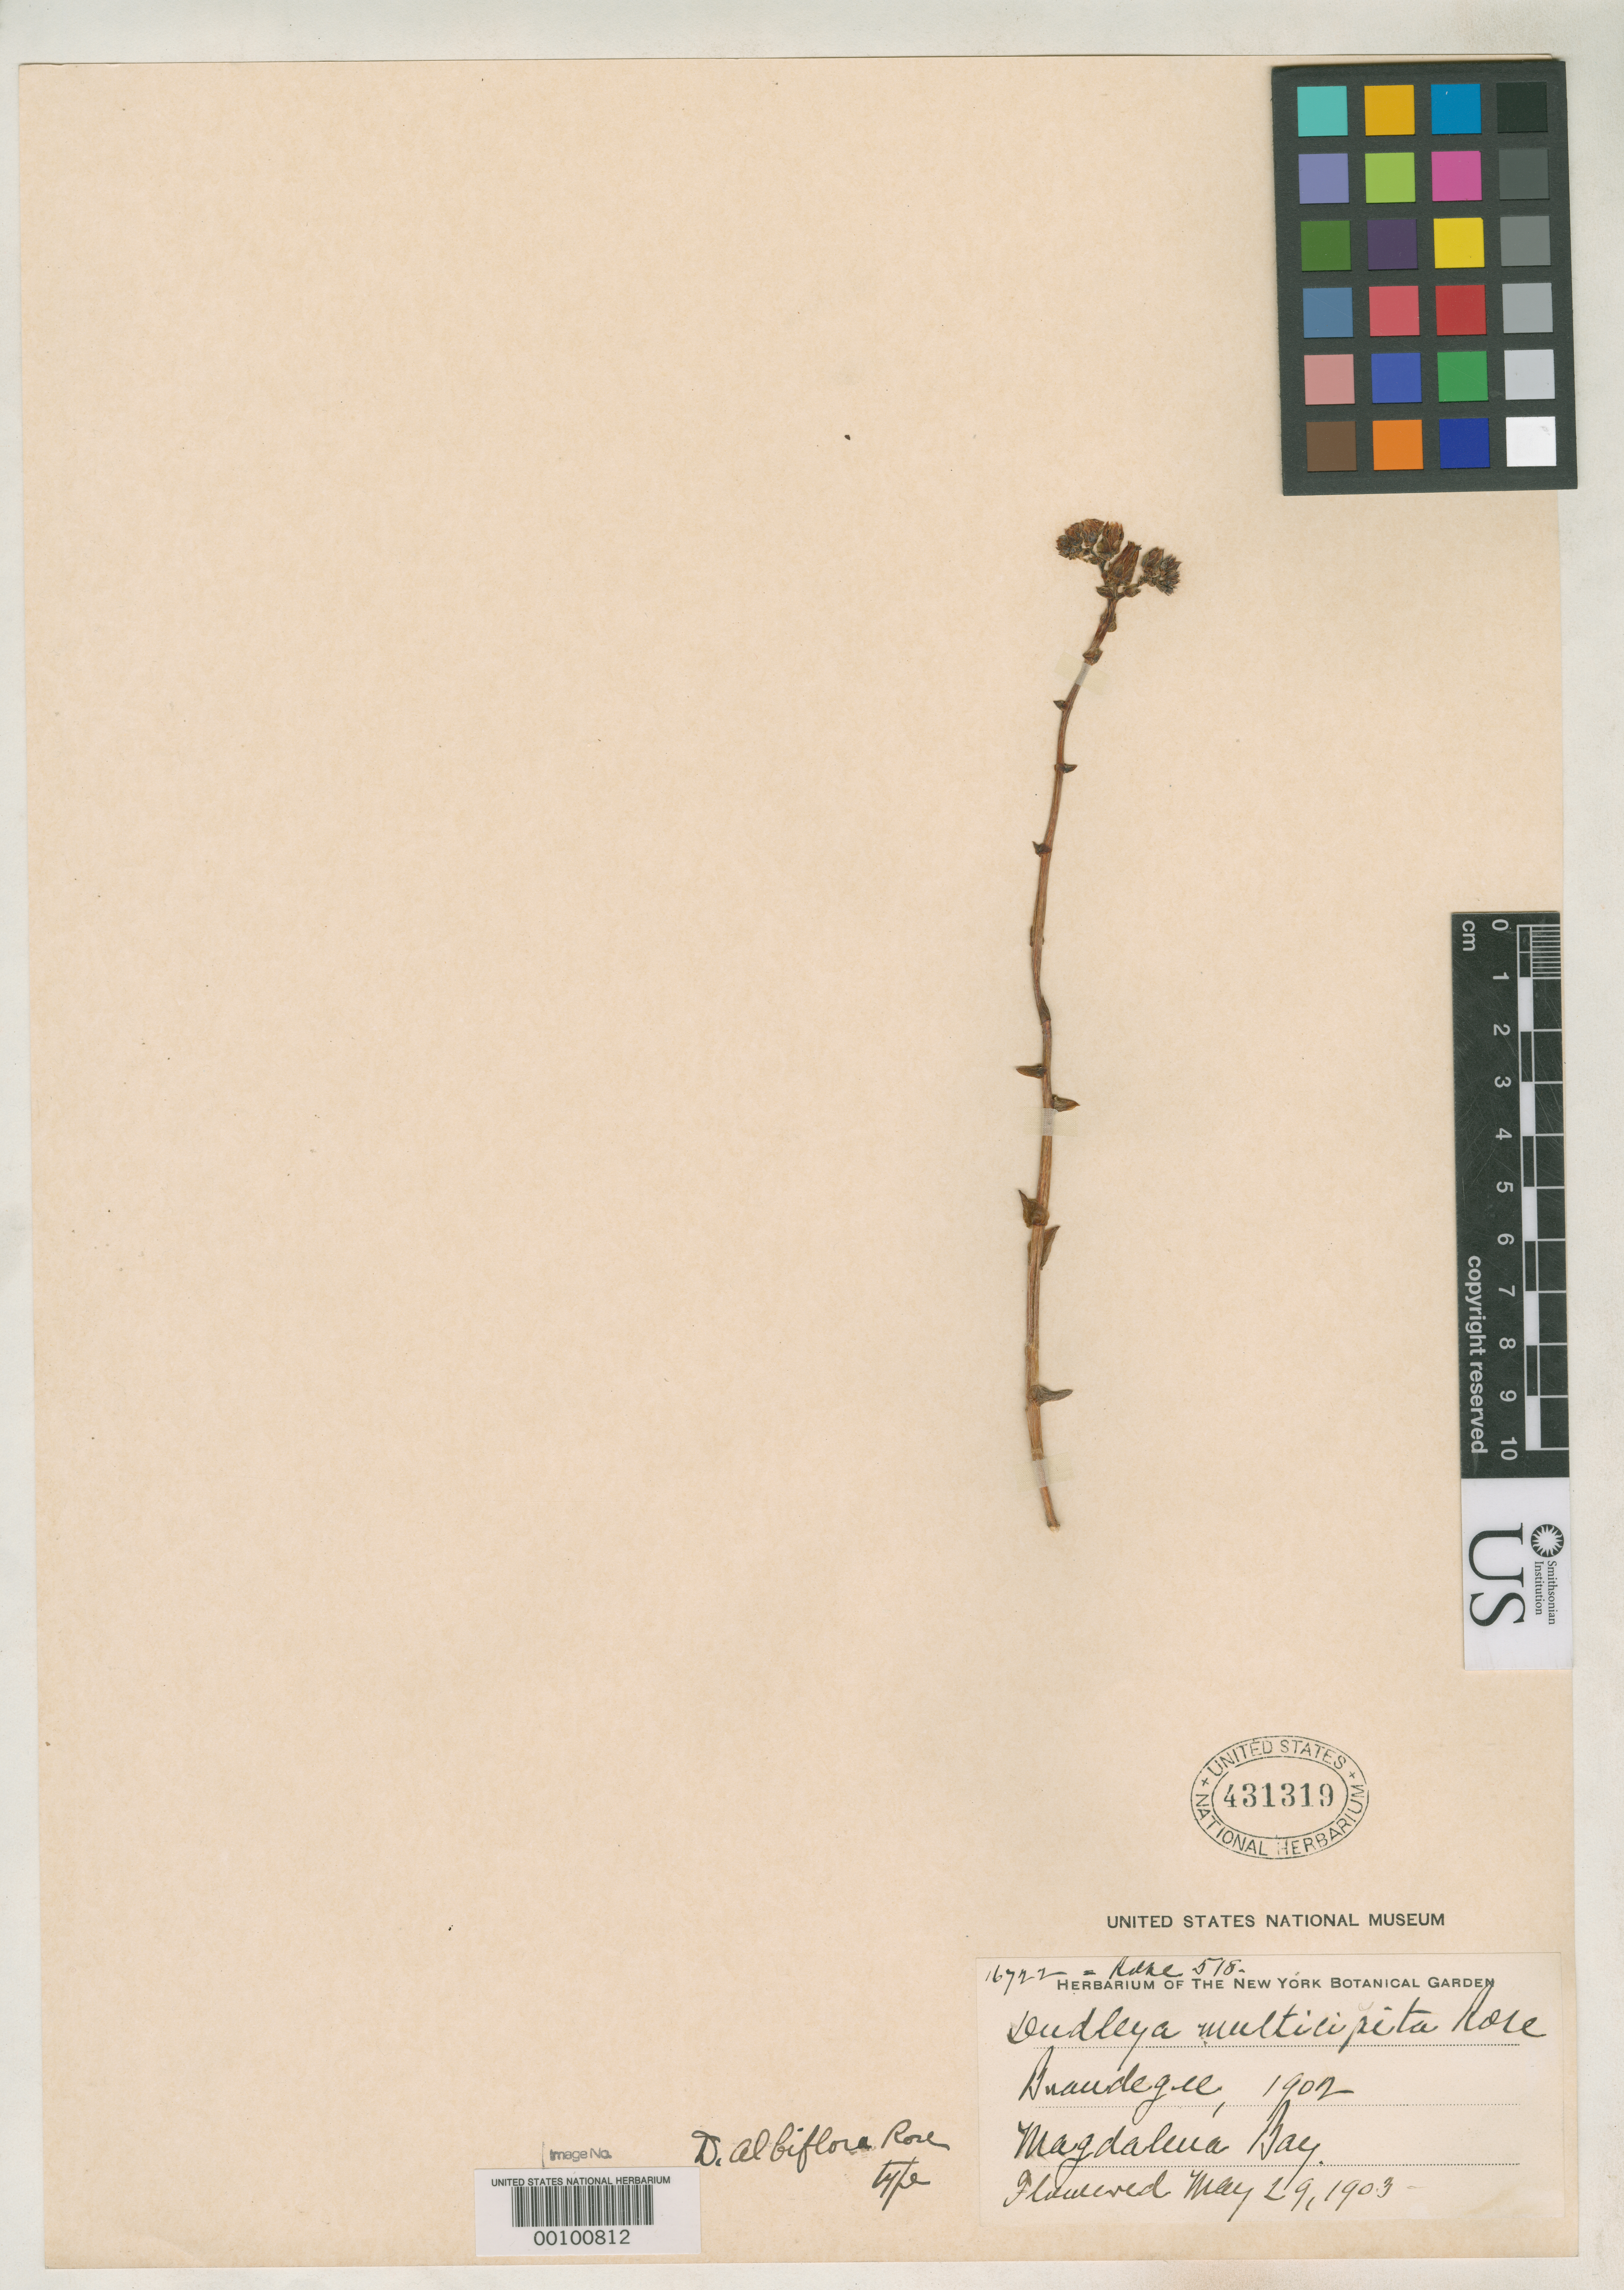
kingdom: Plantae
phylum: Tracheophyta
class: Magnoliopsida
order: Saxifragales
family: Crassulaceae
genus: Dudleya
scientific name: Dudleya albiflora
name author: Rose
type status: Type Collection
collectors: T. S. Brandegee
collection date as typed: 1903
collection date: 1903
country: Mexico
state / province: Baja California Sur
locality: Magdalena Bay.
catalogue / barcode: US 431319